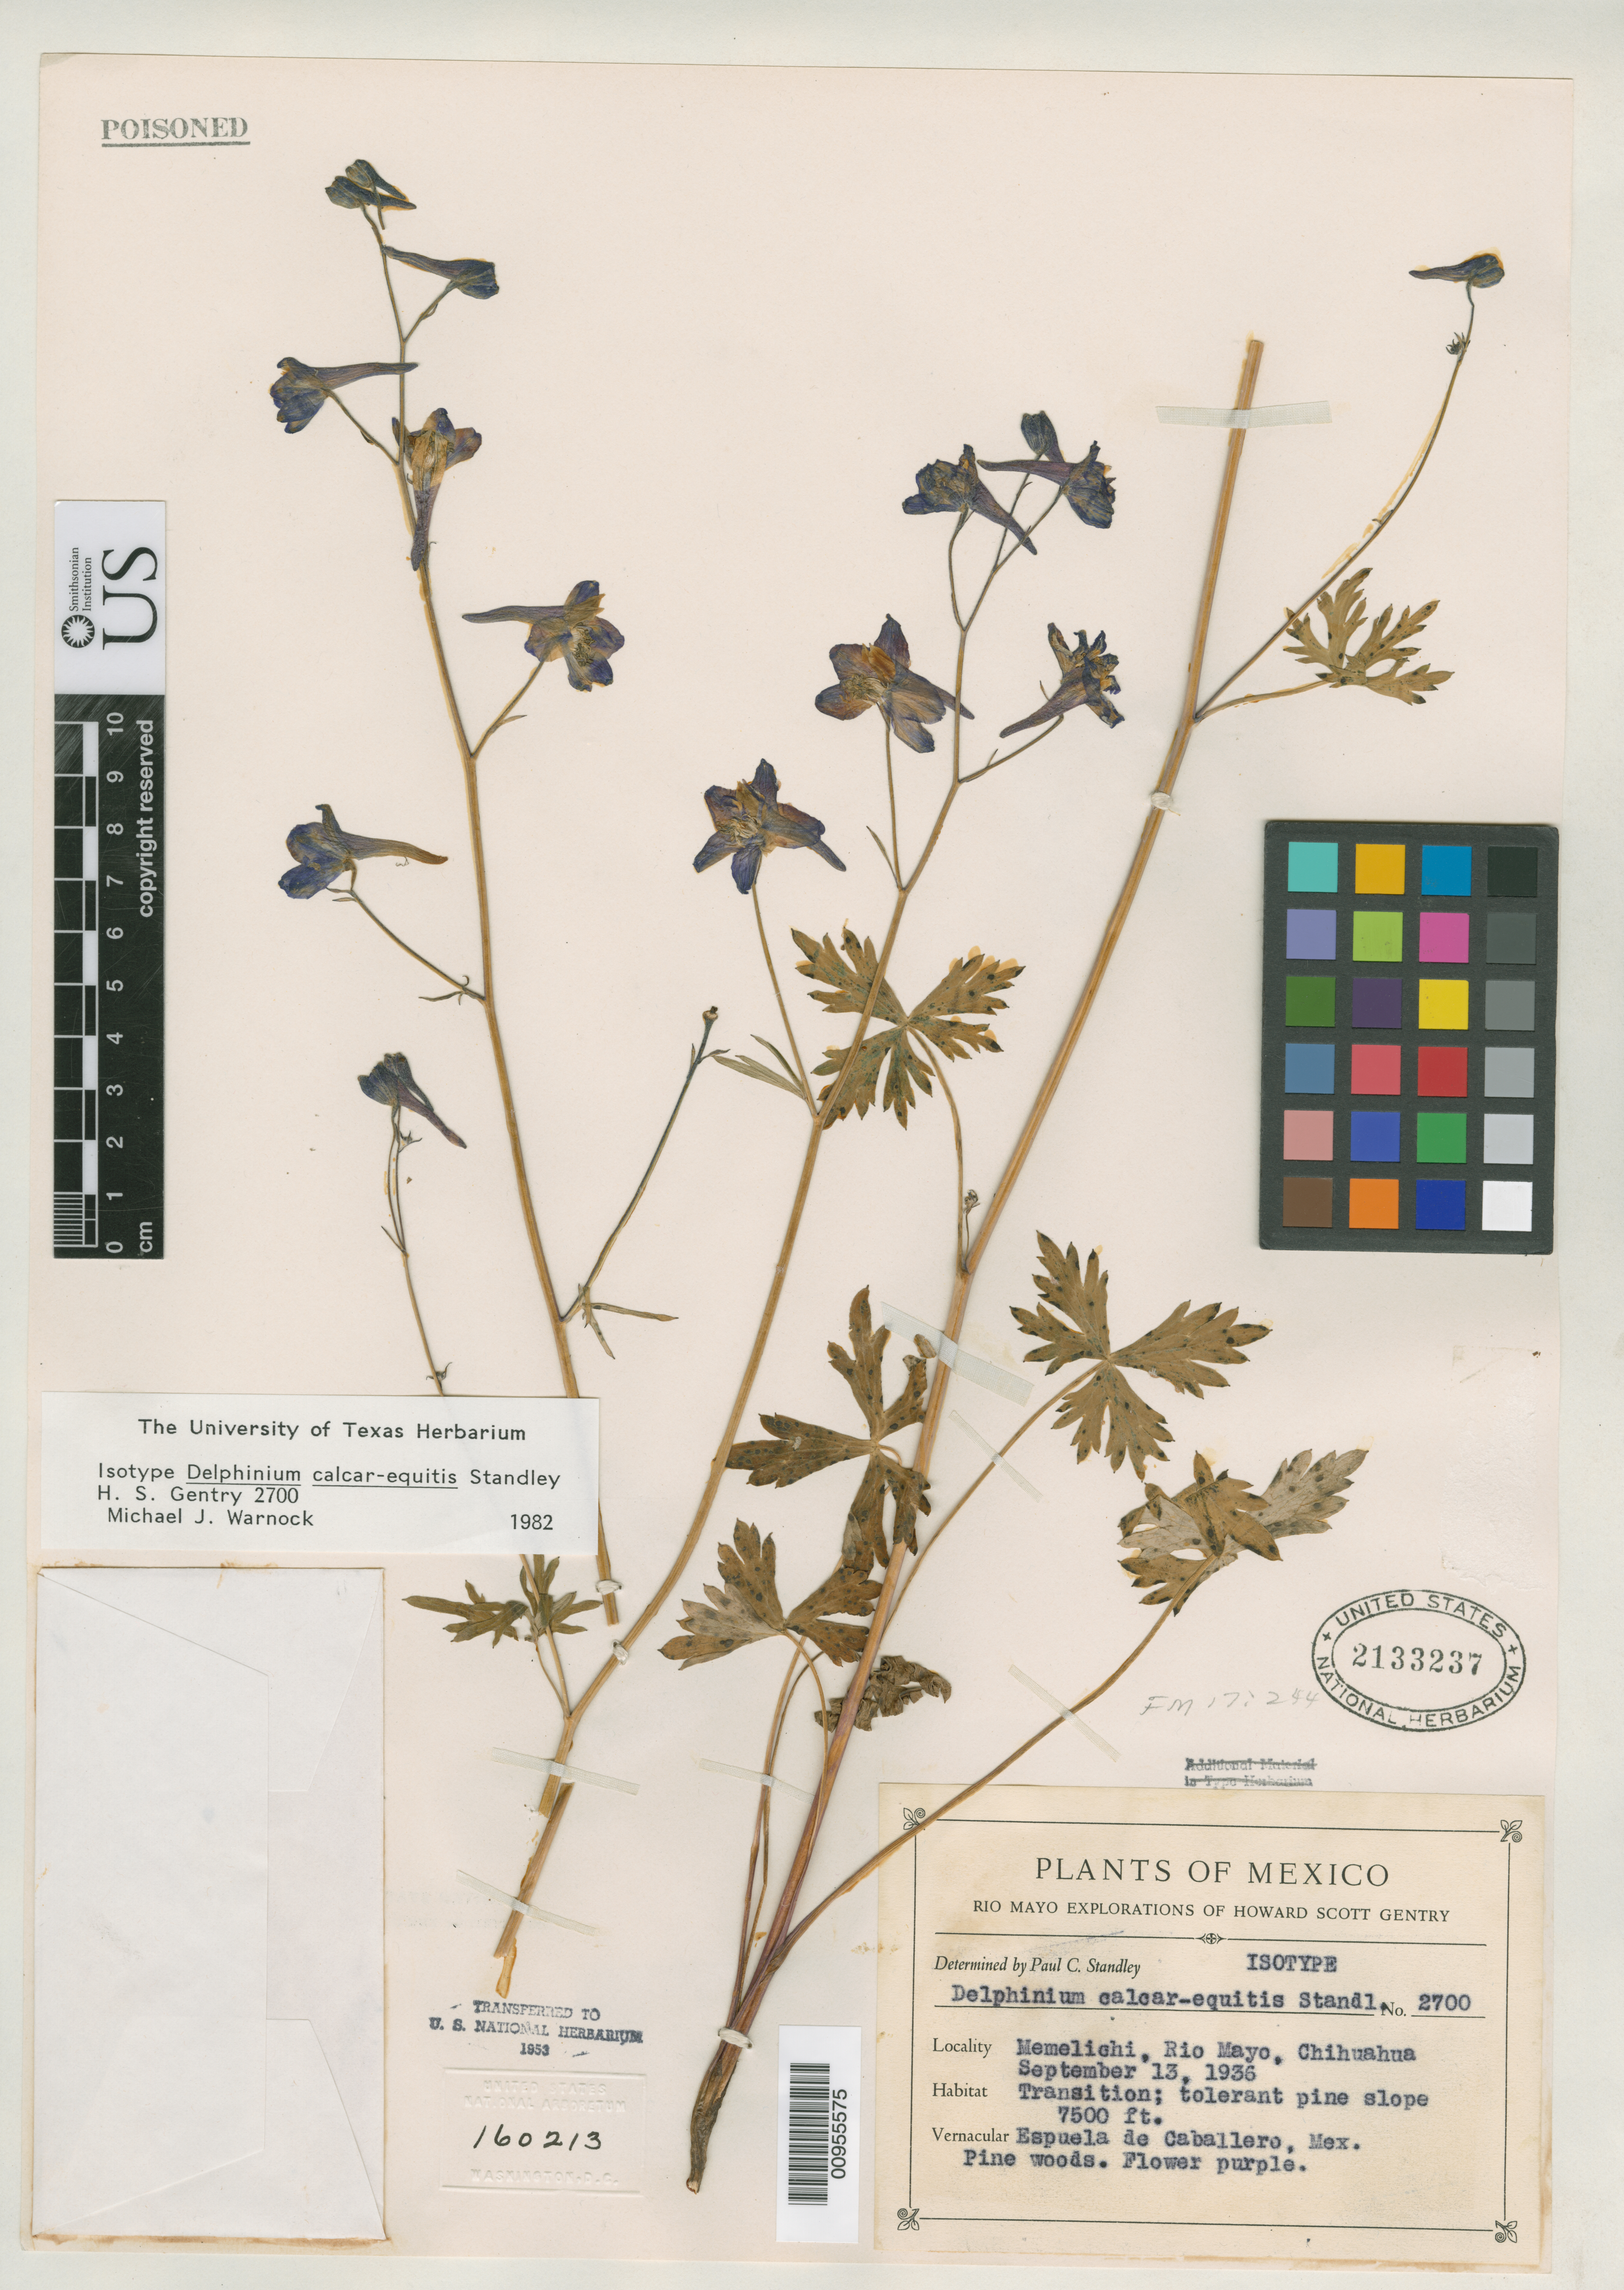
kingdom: Plantae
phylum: Tracheophyta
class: Magnoliopsida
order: Ranunculales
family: Ranunculaceae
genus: Delphinium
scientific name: Delphinium calcar-equitis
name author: Standl.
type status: Isotype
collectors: H. S. Gentry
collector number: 2700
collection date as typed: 13 Sep 1936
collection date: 1936-09-13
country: Mexico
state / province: Chihuahua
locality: Memelichi, Rio Mayo.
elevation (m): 2286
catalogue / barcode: US 2133237